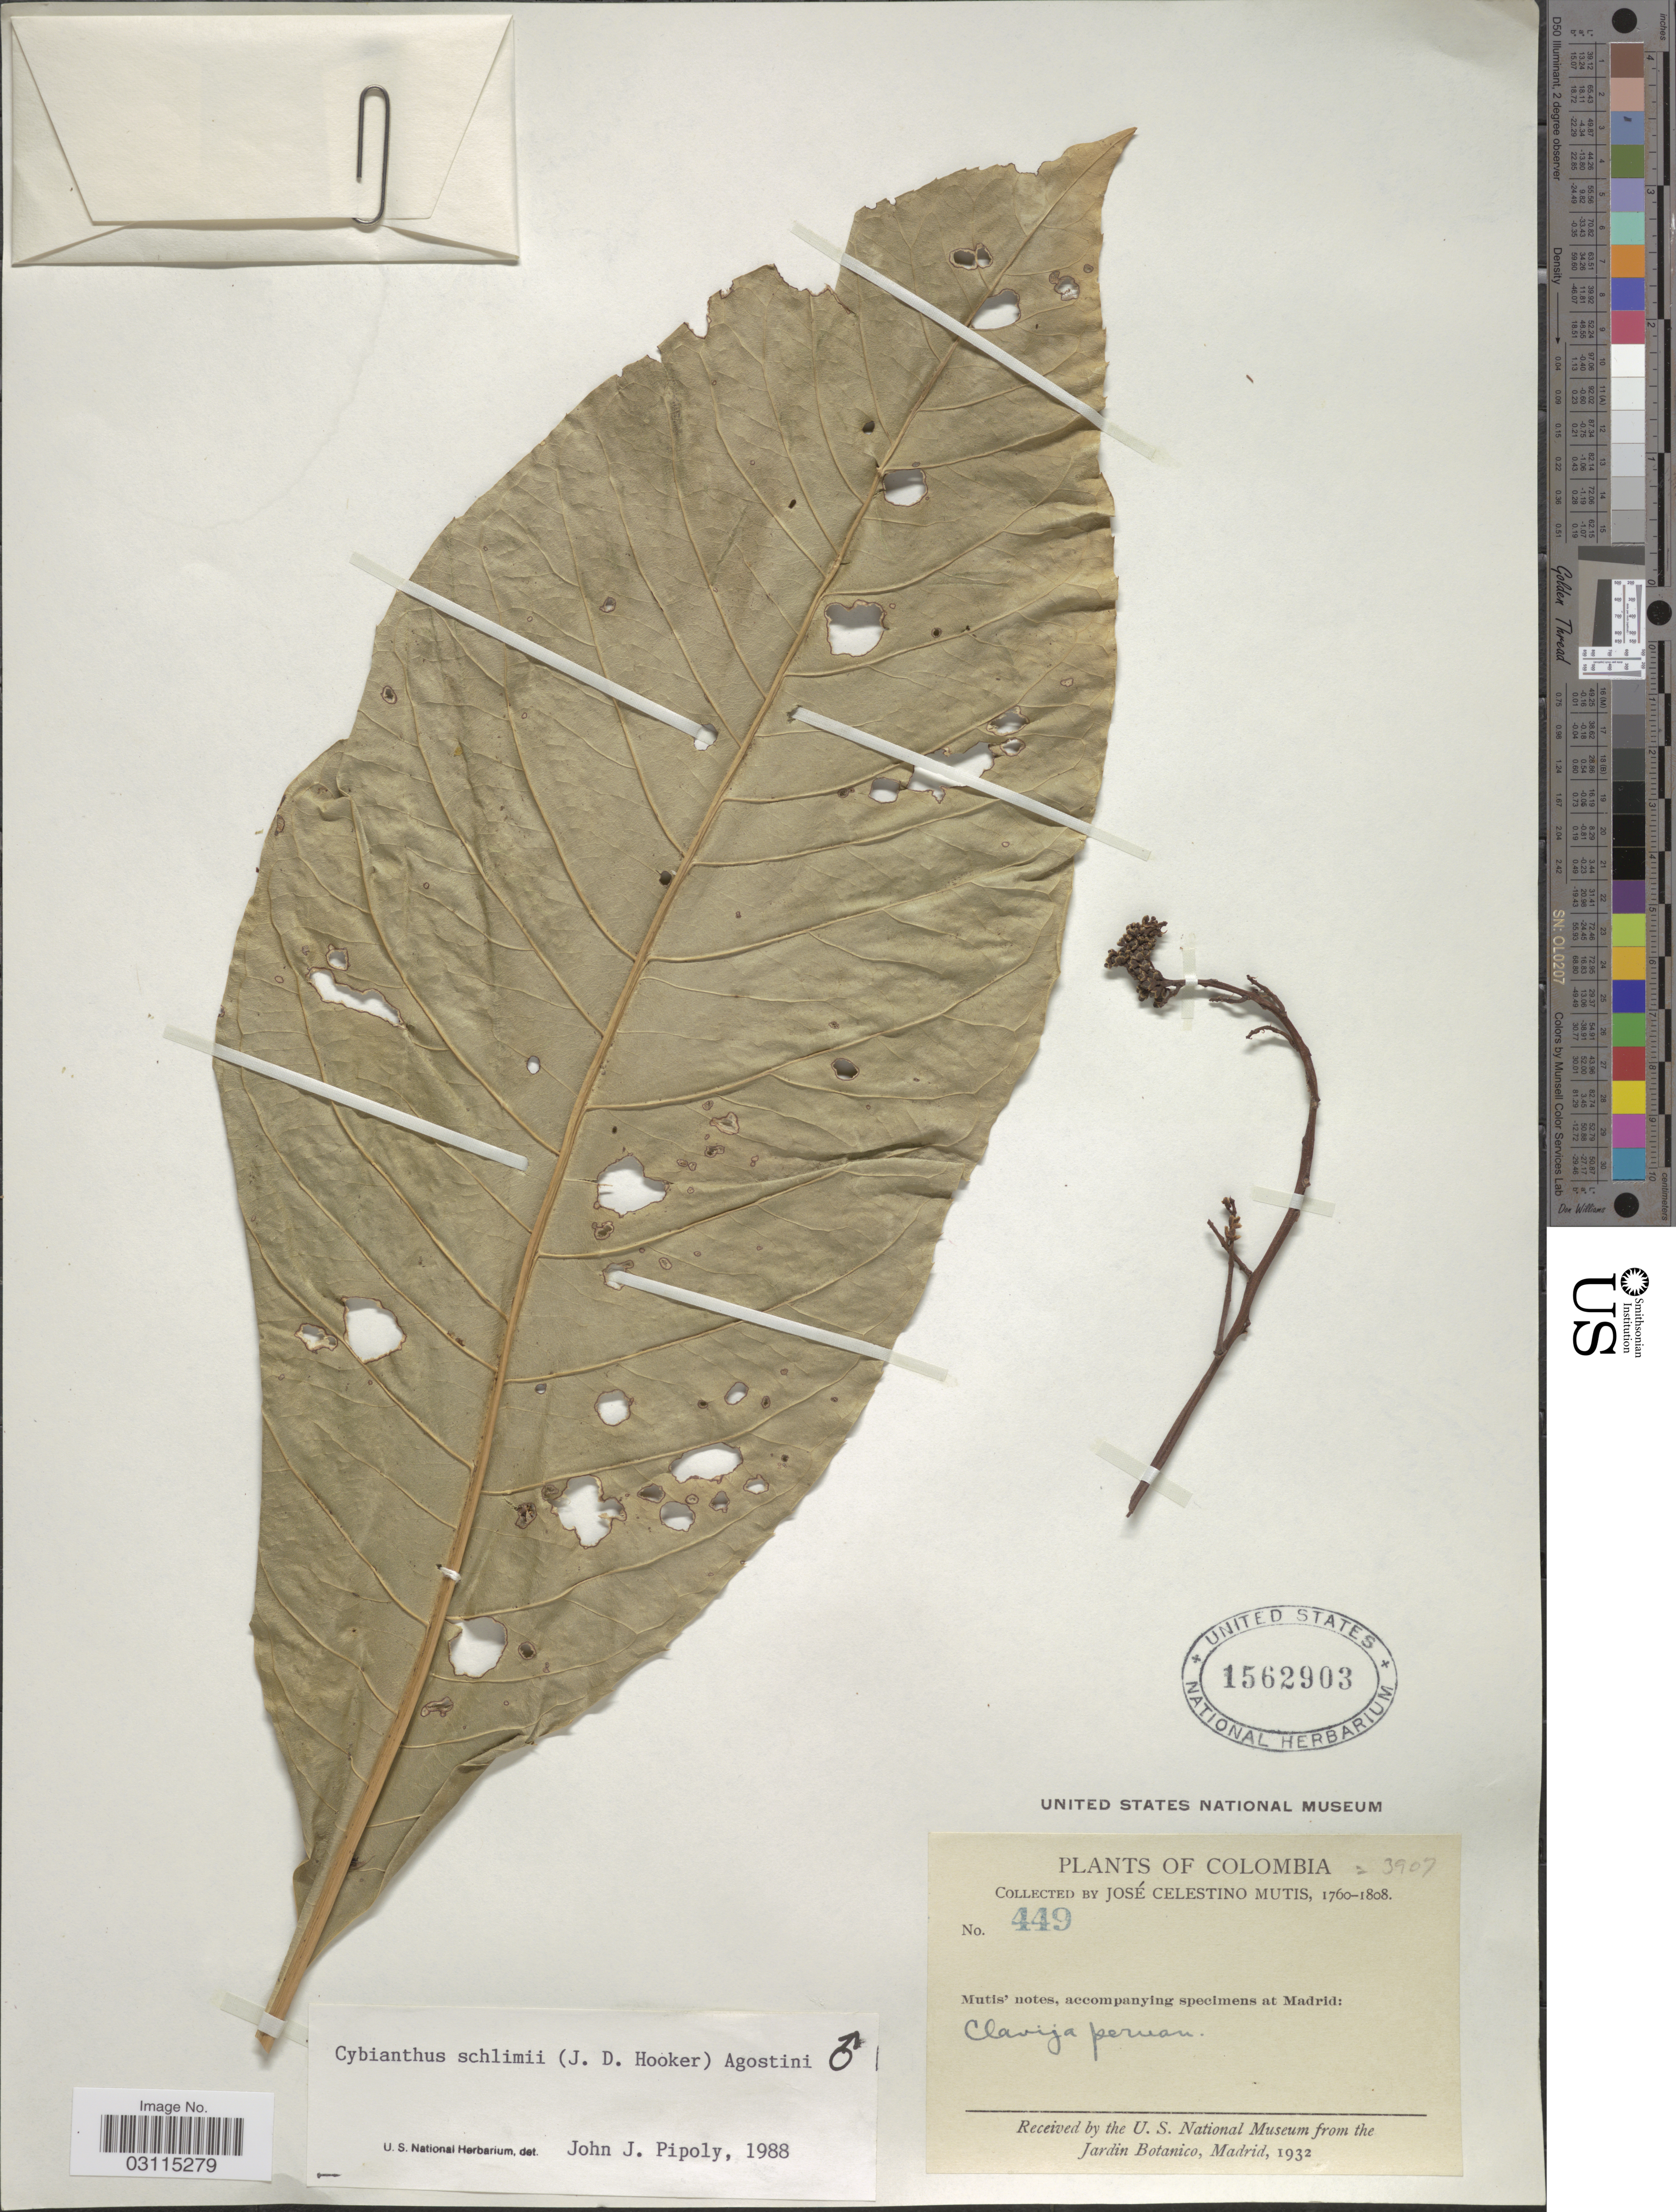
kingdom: Plantae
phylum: Tracheophyta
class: Magnoliopsida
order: Ericales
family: Primulaceae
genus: Cybianthus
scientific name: Cybianthus schlimii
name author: (Hook. f.) G. Agostini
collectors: J. C. B. Mutis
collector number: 449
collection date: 1760/1808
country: Colombia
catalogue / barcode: US 1562903